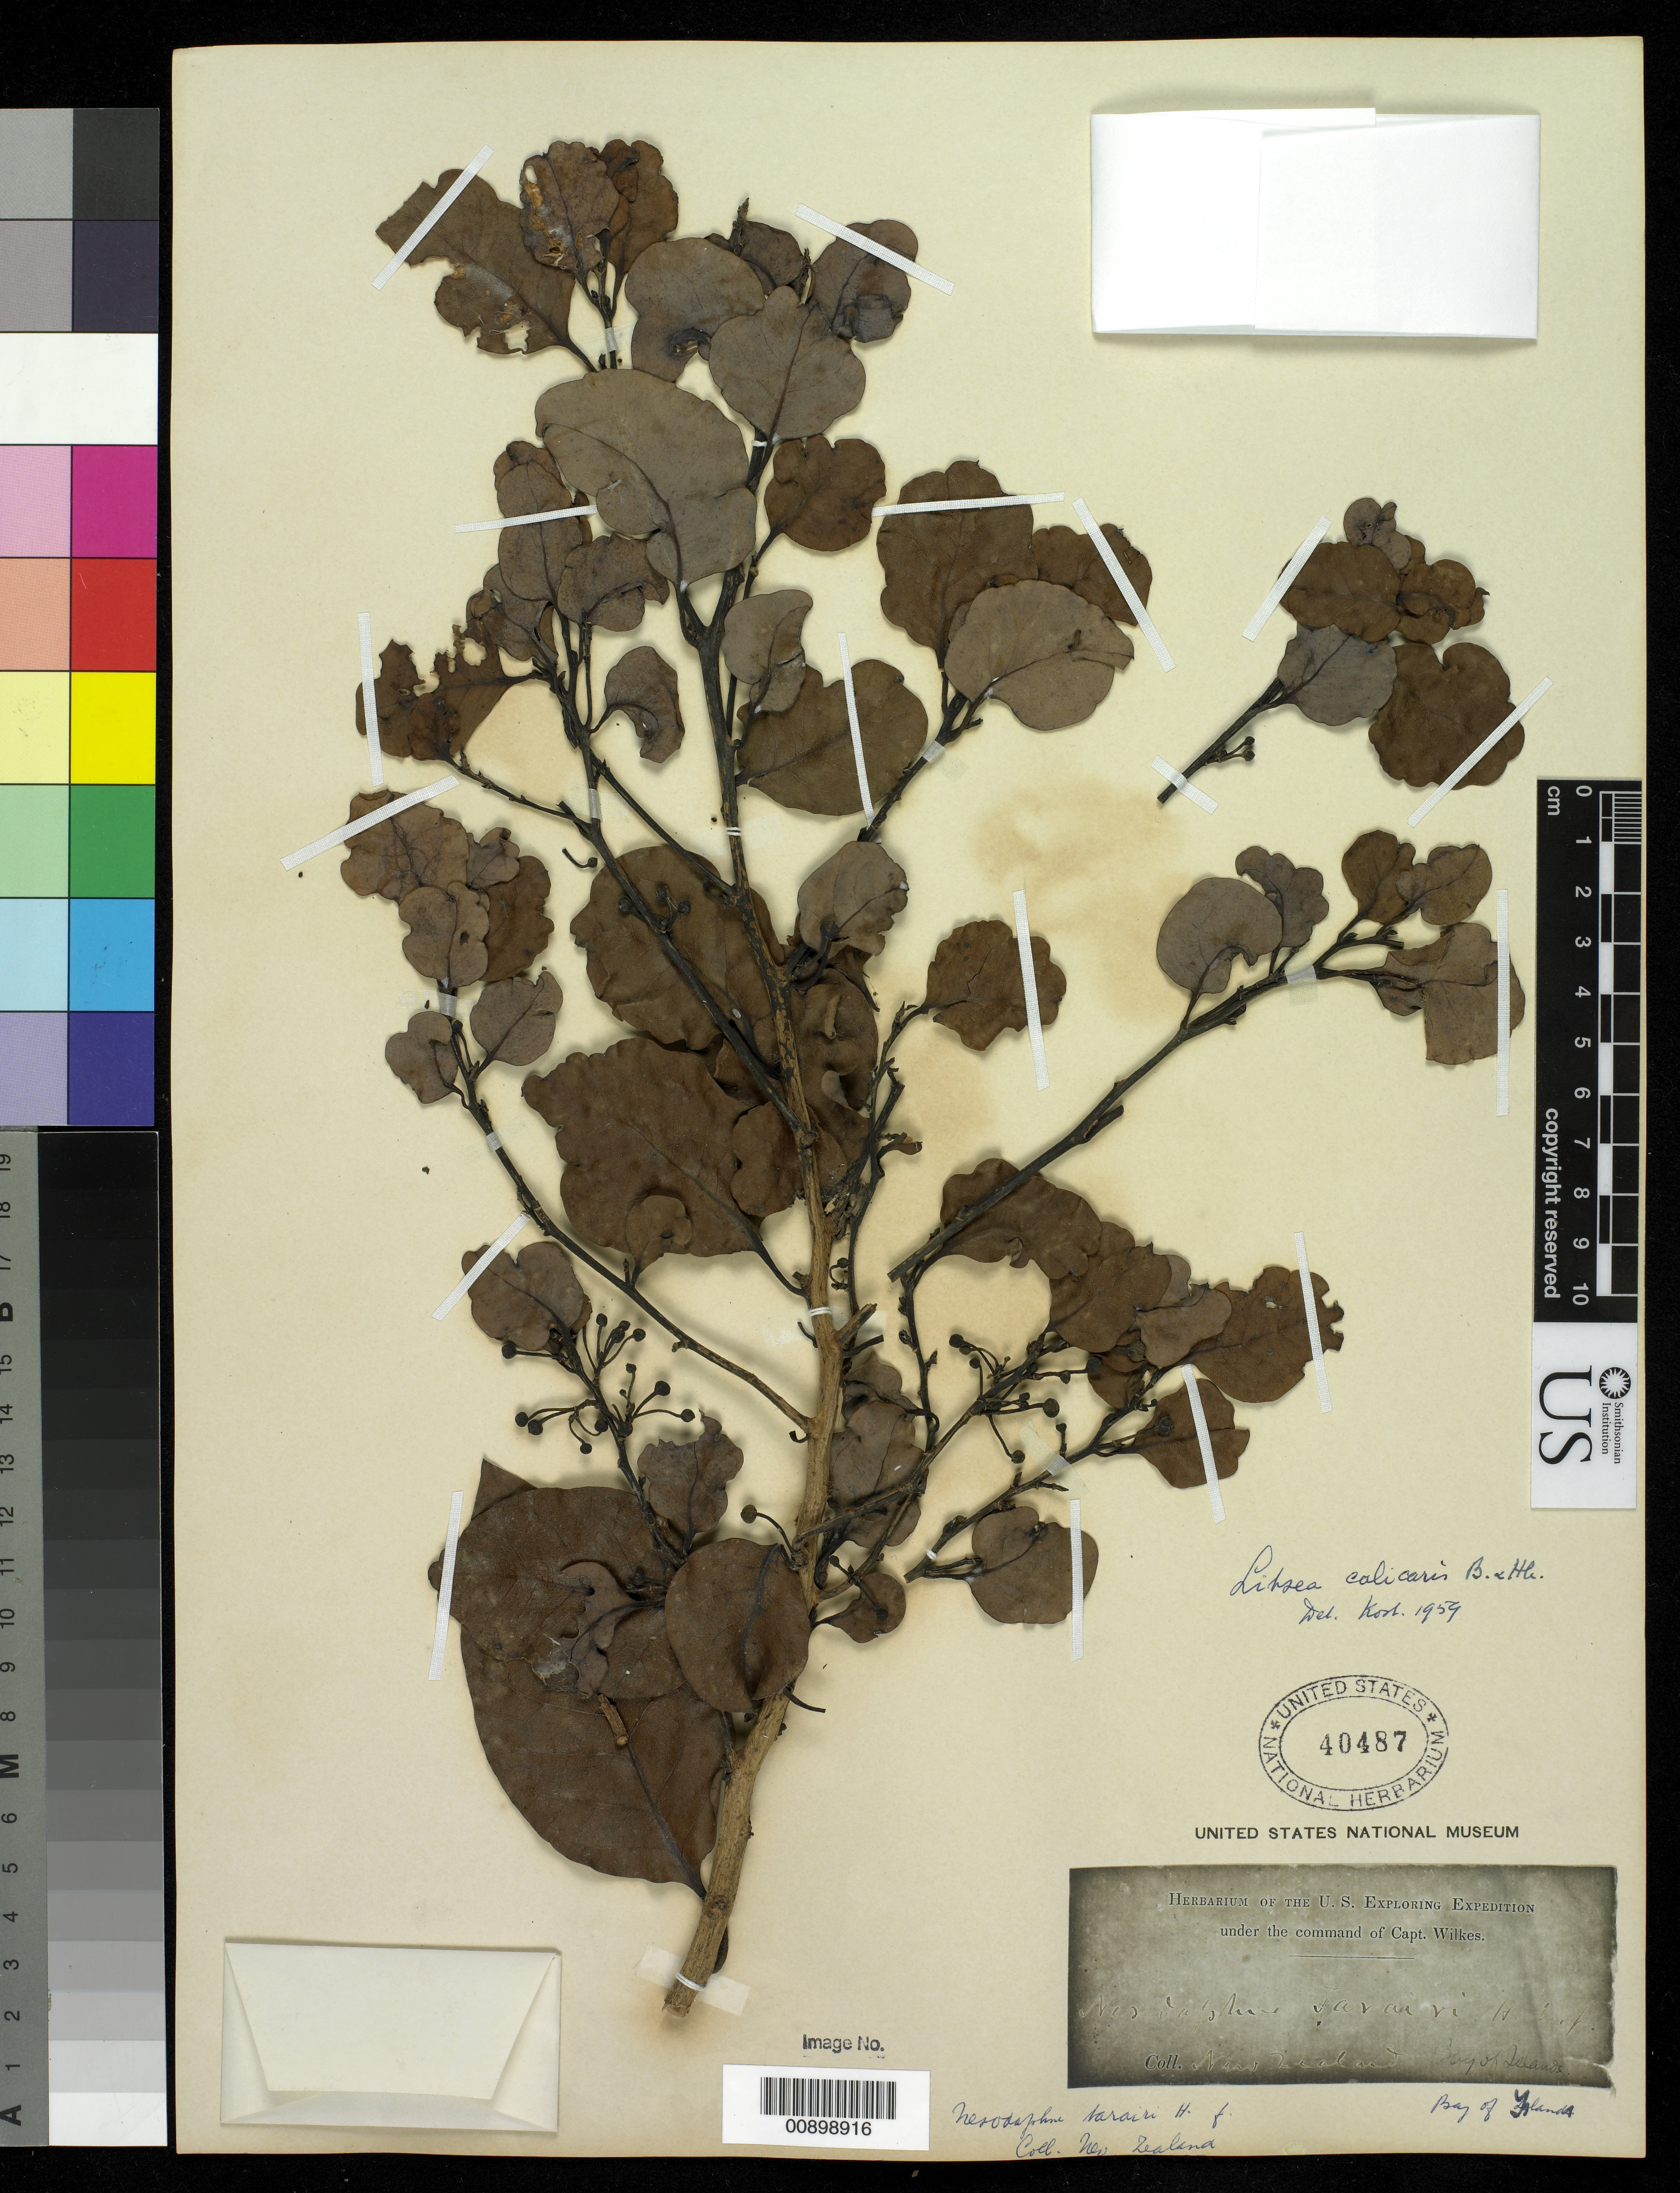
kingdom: Plantae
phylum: Tracheophyta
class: Magnoliopsida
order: Laurales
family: Lauraceae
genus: Litsea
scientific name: Litsea calicaris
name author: Kirk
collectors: Wilkes Explor. Exped.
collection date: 1838/1842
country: New Zealand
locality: Bay of Islands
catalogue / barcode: US 40487